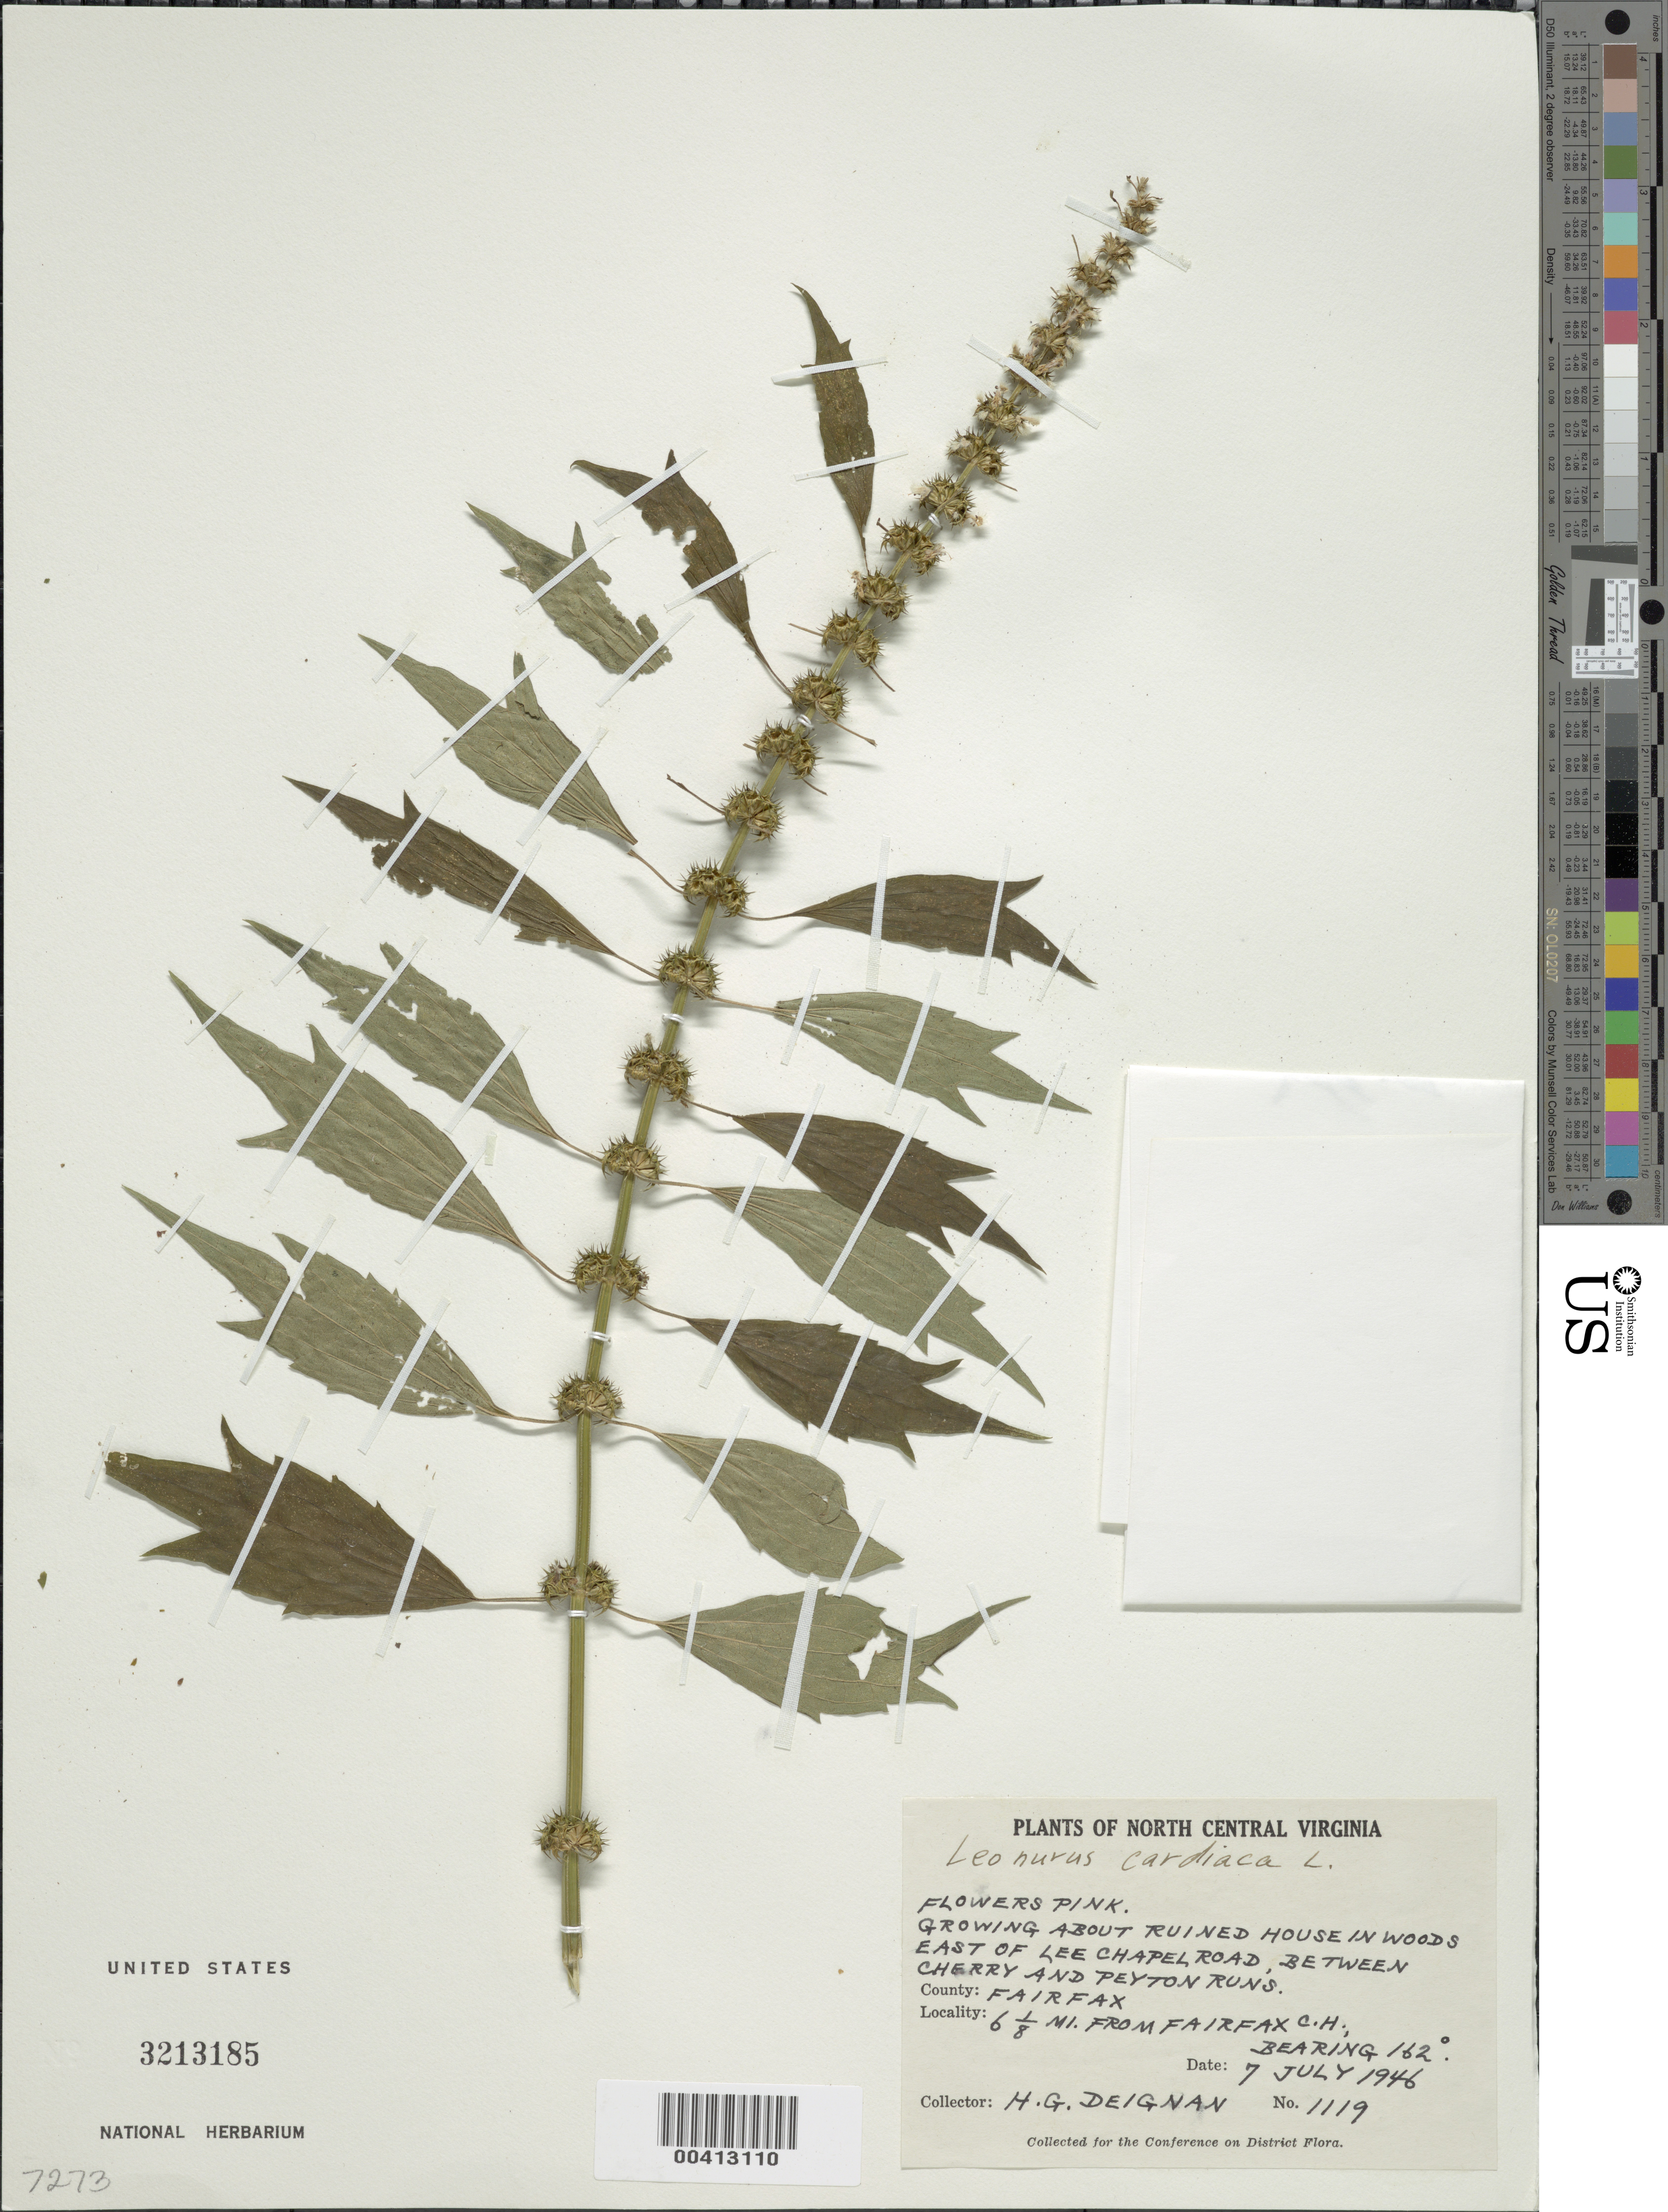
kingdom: Plantae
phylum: Tracheophyta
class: Magnoliopsida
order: Lamiales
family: Lamiaceae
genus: Leonurus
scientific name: Leonurus cardiaca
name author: L.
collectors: H. Deignan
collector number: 1119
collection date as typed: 07 Jul 1946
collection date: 1946-07-07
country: United States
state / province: Virginia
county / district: Fairfax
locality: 6 1/8 mi. from Fairfax County Courthouse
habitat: Near ruins of house in woods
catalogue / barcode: US 3213185